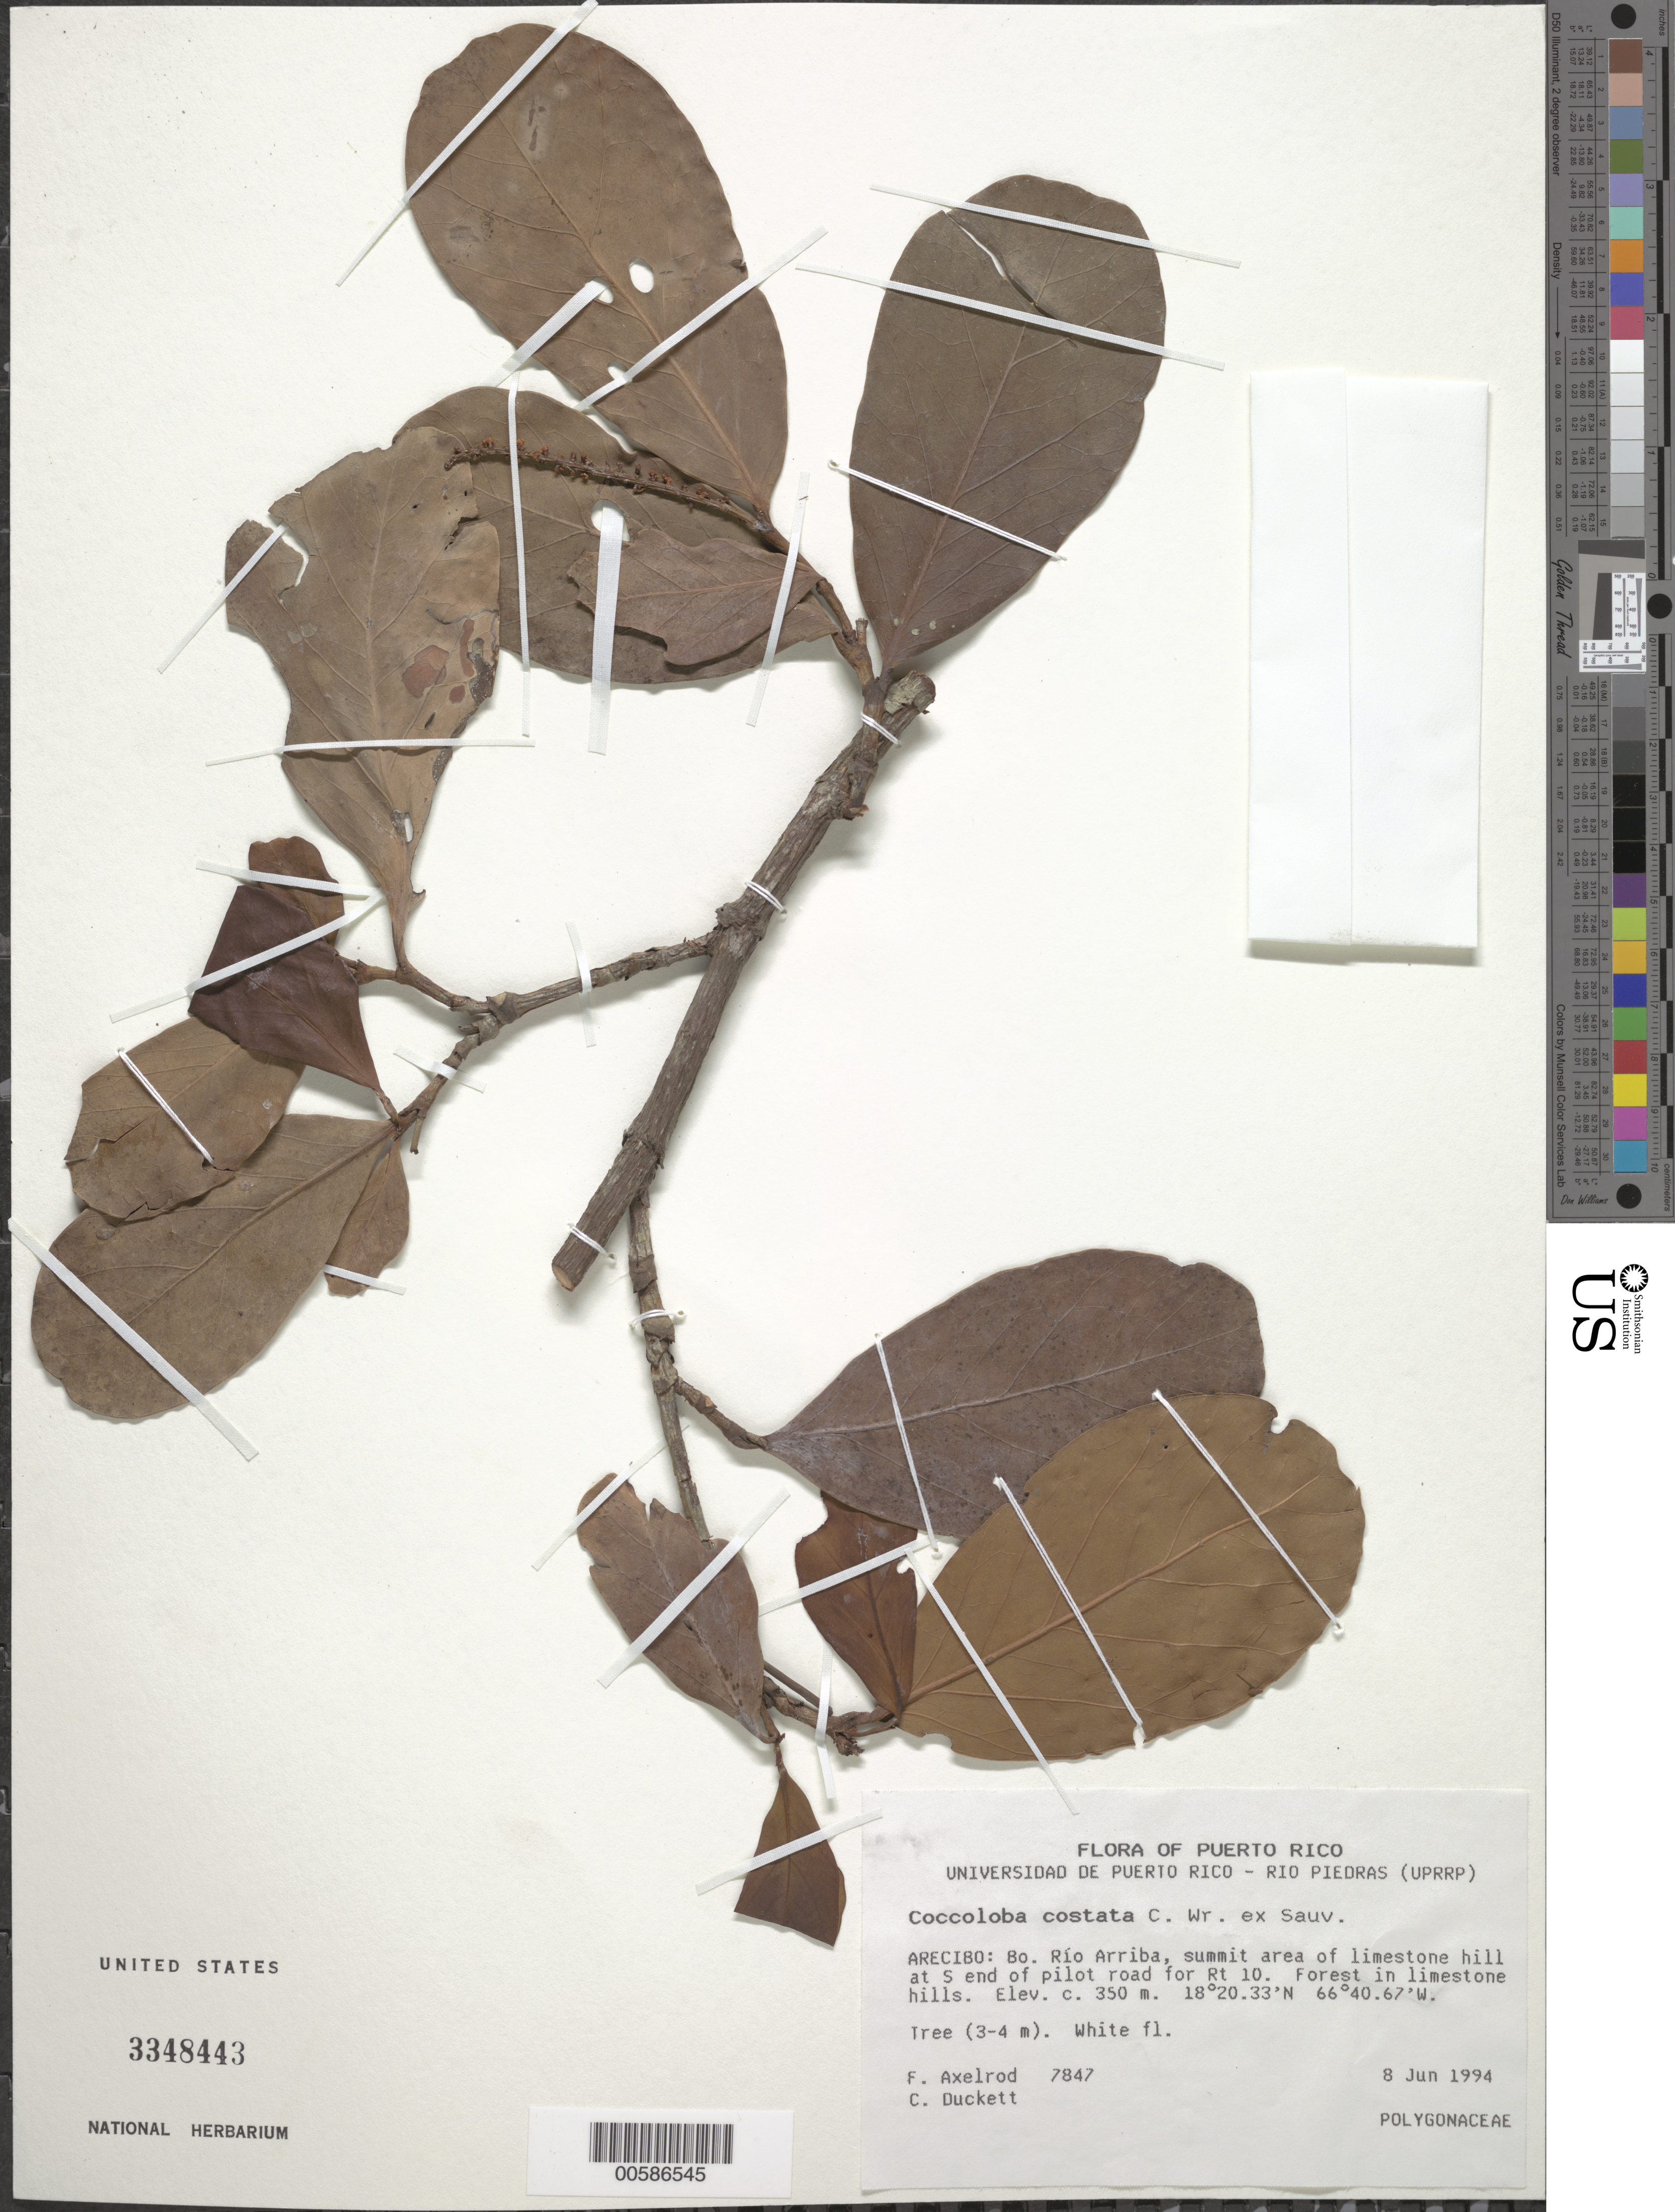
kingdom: Plantae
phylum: Tracheophyta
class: Magnoliopsida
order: Caryophyllales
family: Polygonaceae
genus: Coccoloba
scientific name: Coccoloba costata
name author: C. Wright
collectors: F. S. Axelrod & C. Duckett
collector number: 7847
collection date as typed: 08 Jun 1994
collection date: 1994-06-08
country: Puerto Rico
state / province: Arecibo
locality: Arecibo: Bo. Río Arriba, summit area of limestone hill at S end of pilot road for Rt. 10.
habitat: Forest in limestone hills.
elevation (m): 350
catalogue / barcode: US 3348443